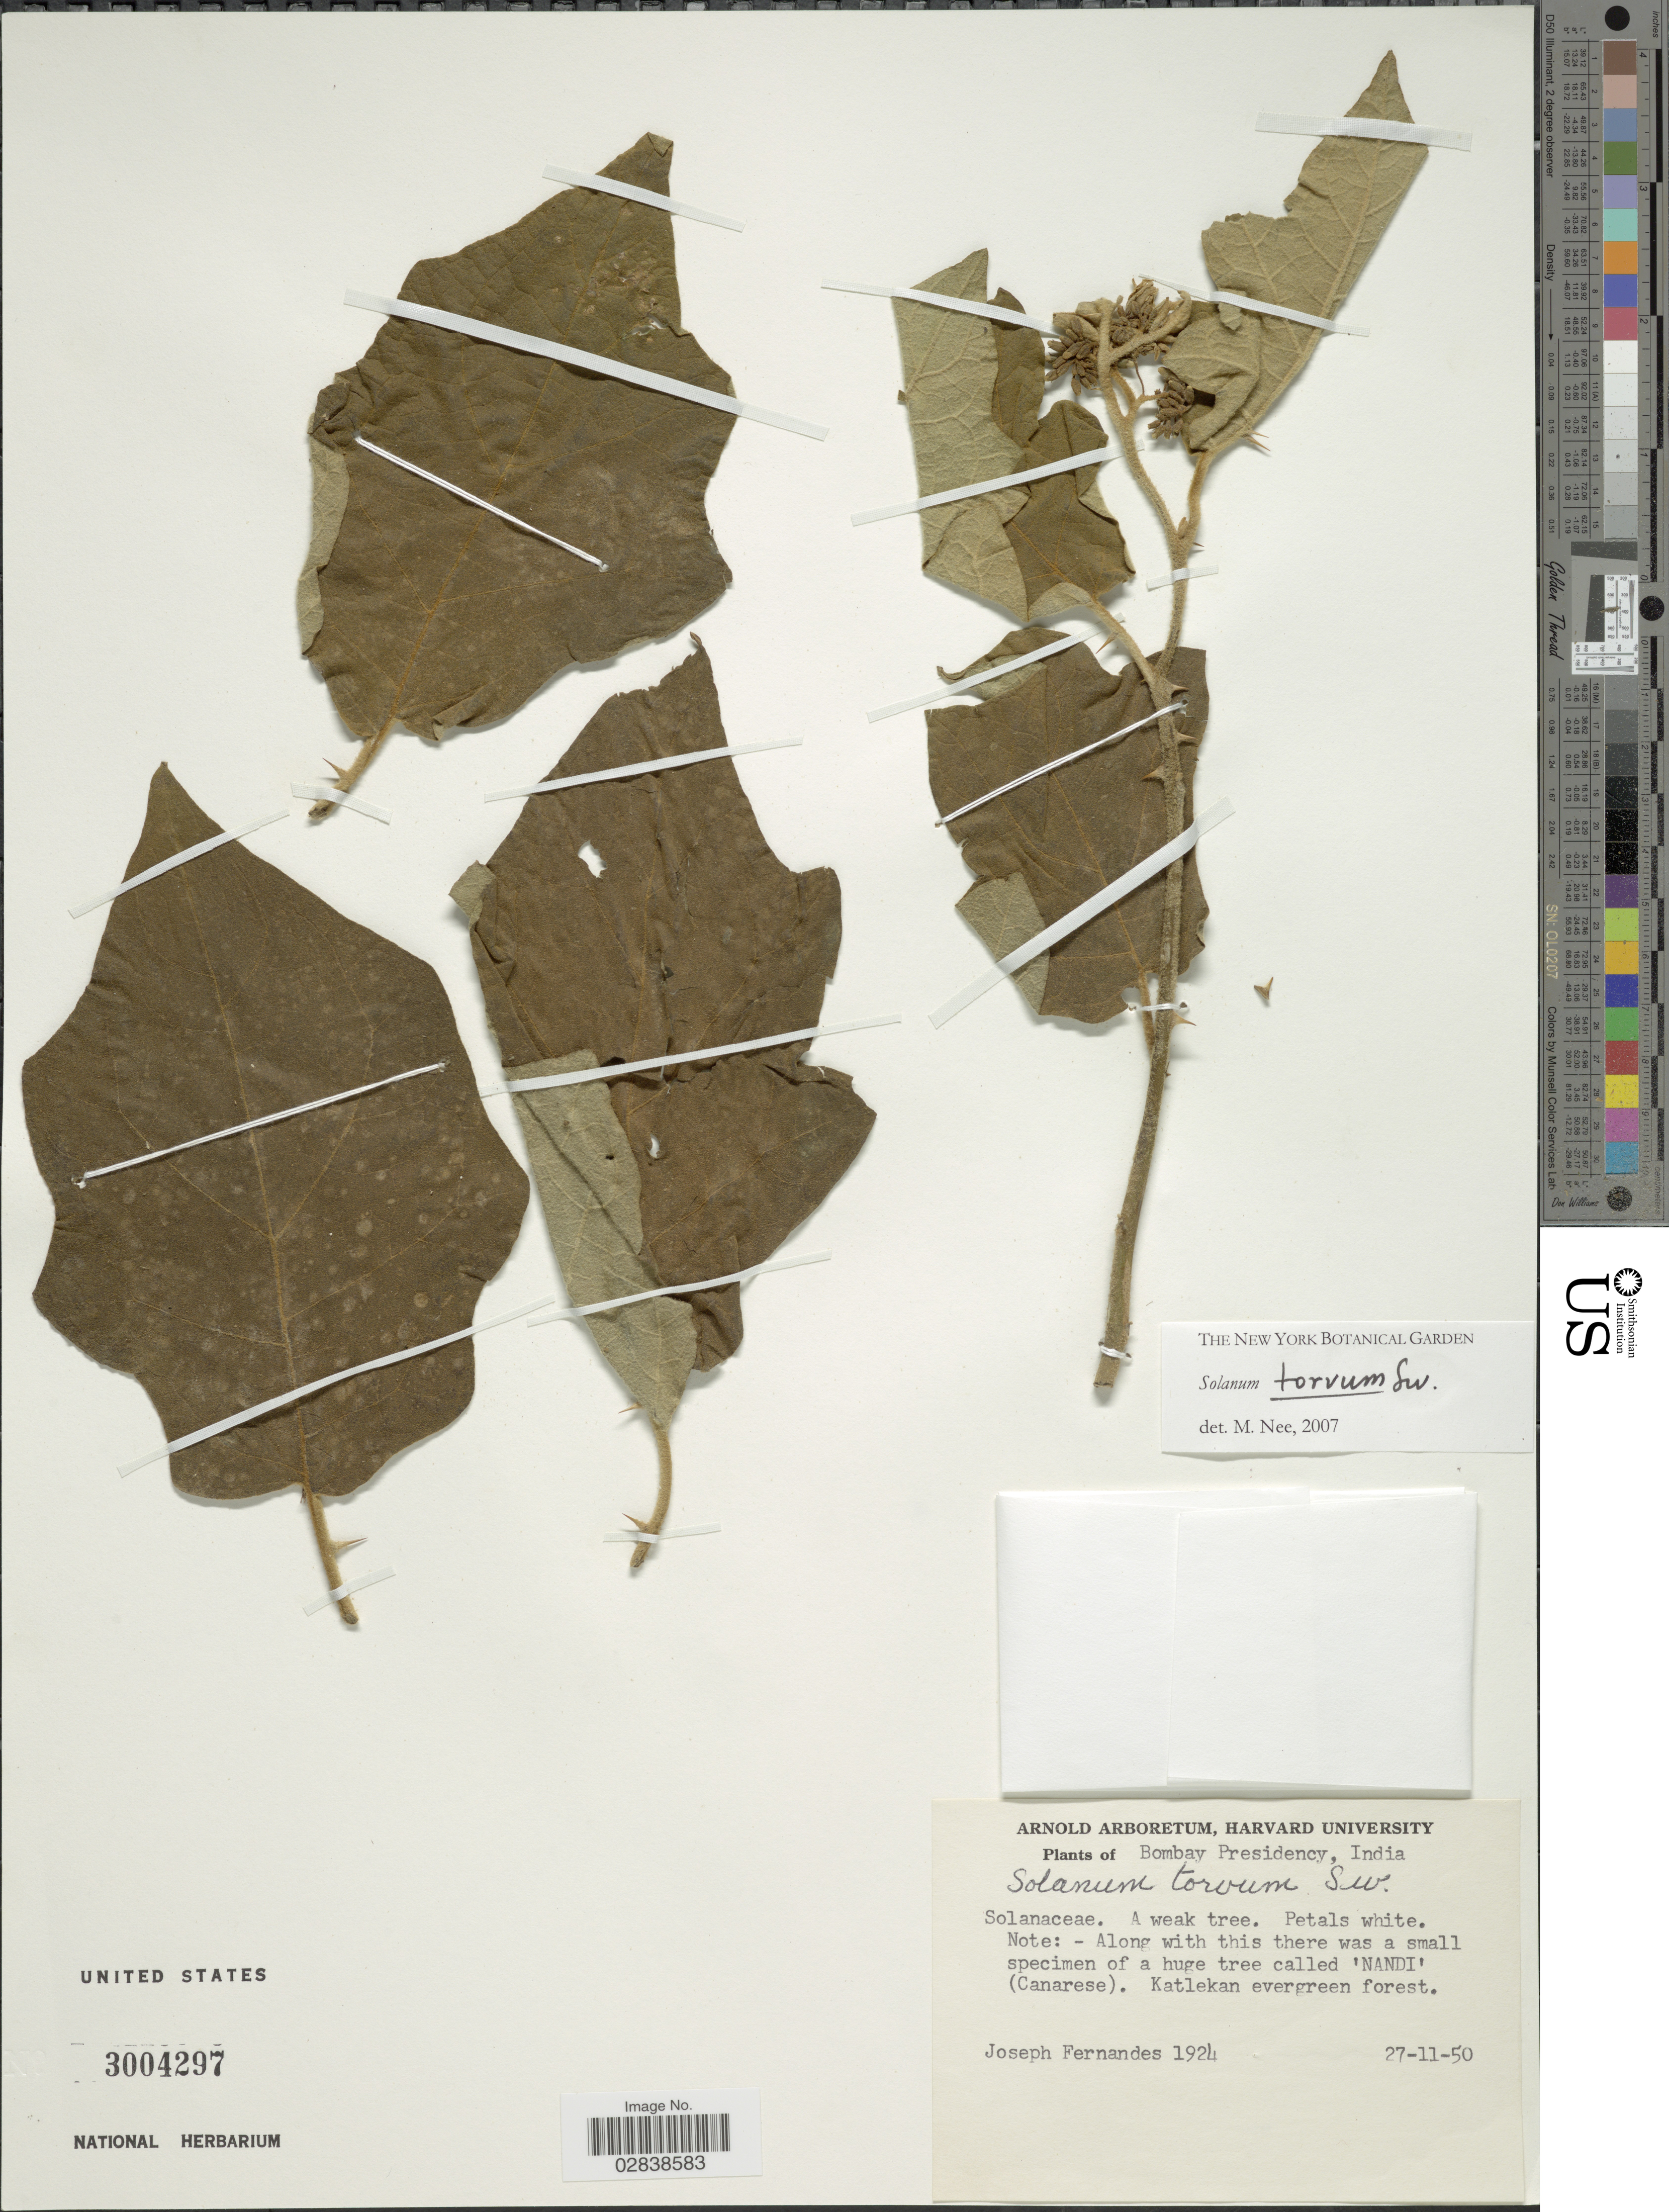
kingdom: Plantae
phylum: Tracheophyta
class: Magnoliopsida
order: Solanales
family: Solanaceae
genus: Solanum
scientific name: Solanum torvum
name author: Sw.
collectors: J. Fernandes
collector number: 1924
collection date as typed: Transcribed d/m/y: 27/11/50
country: India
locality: Bombay Presidency, India, Katlekan evergreen forest.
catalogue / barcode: US 3004297